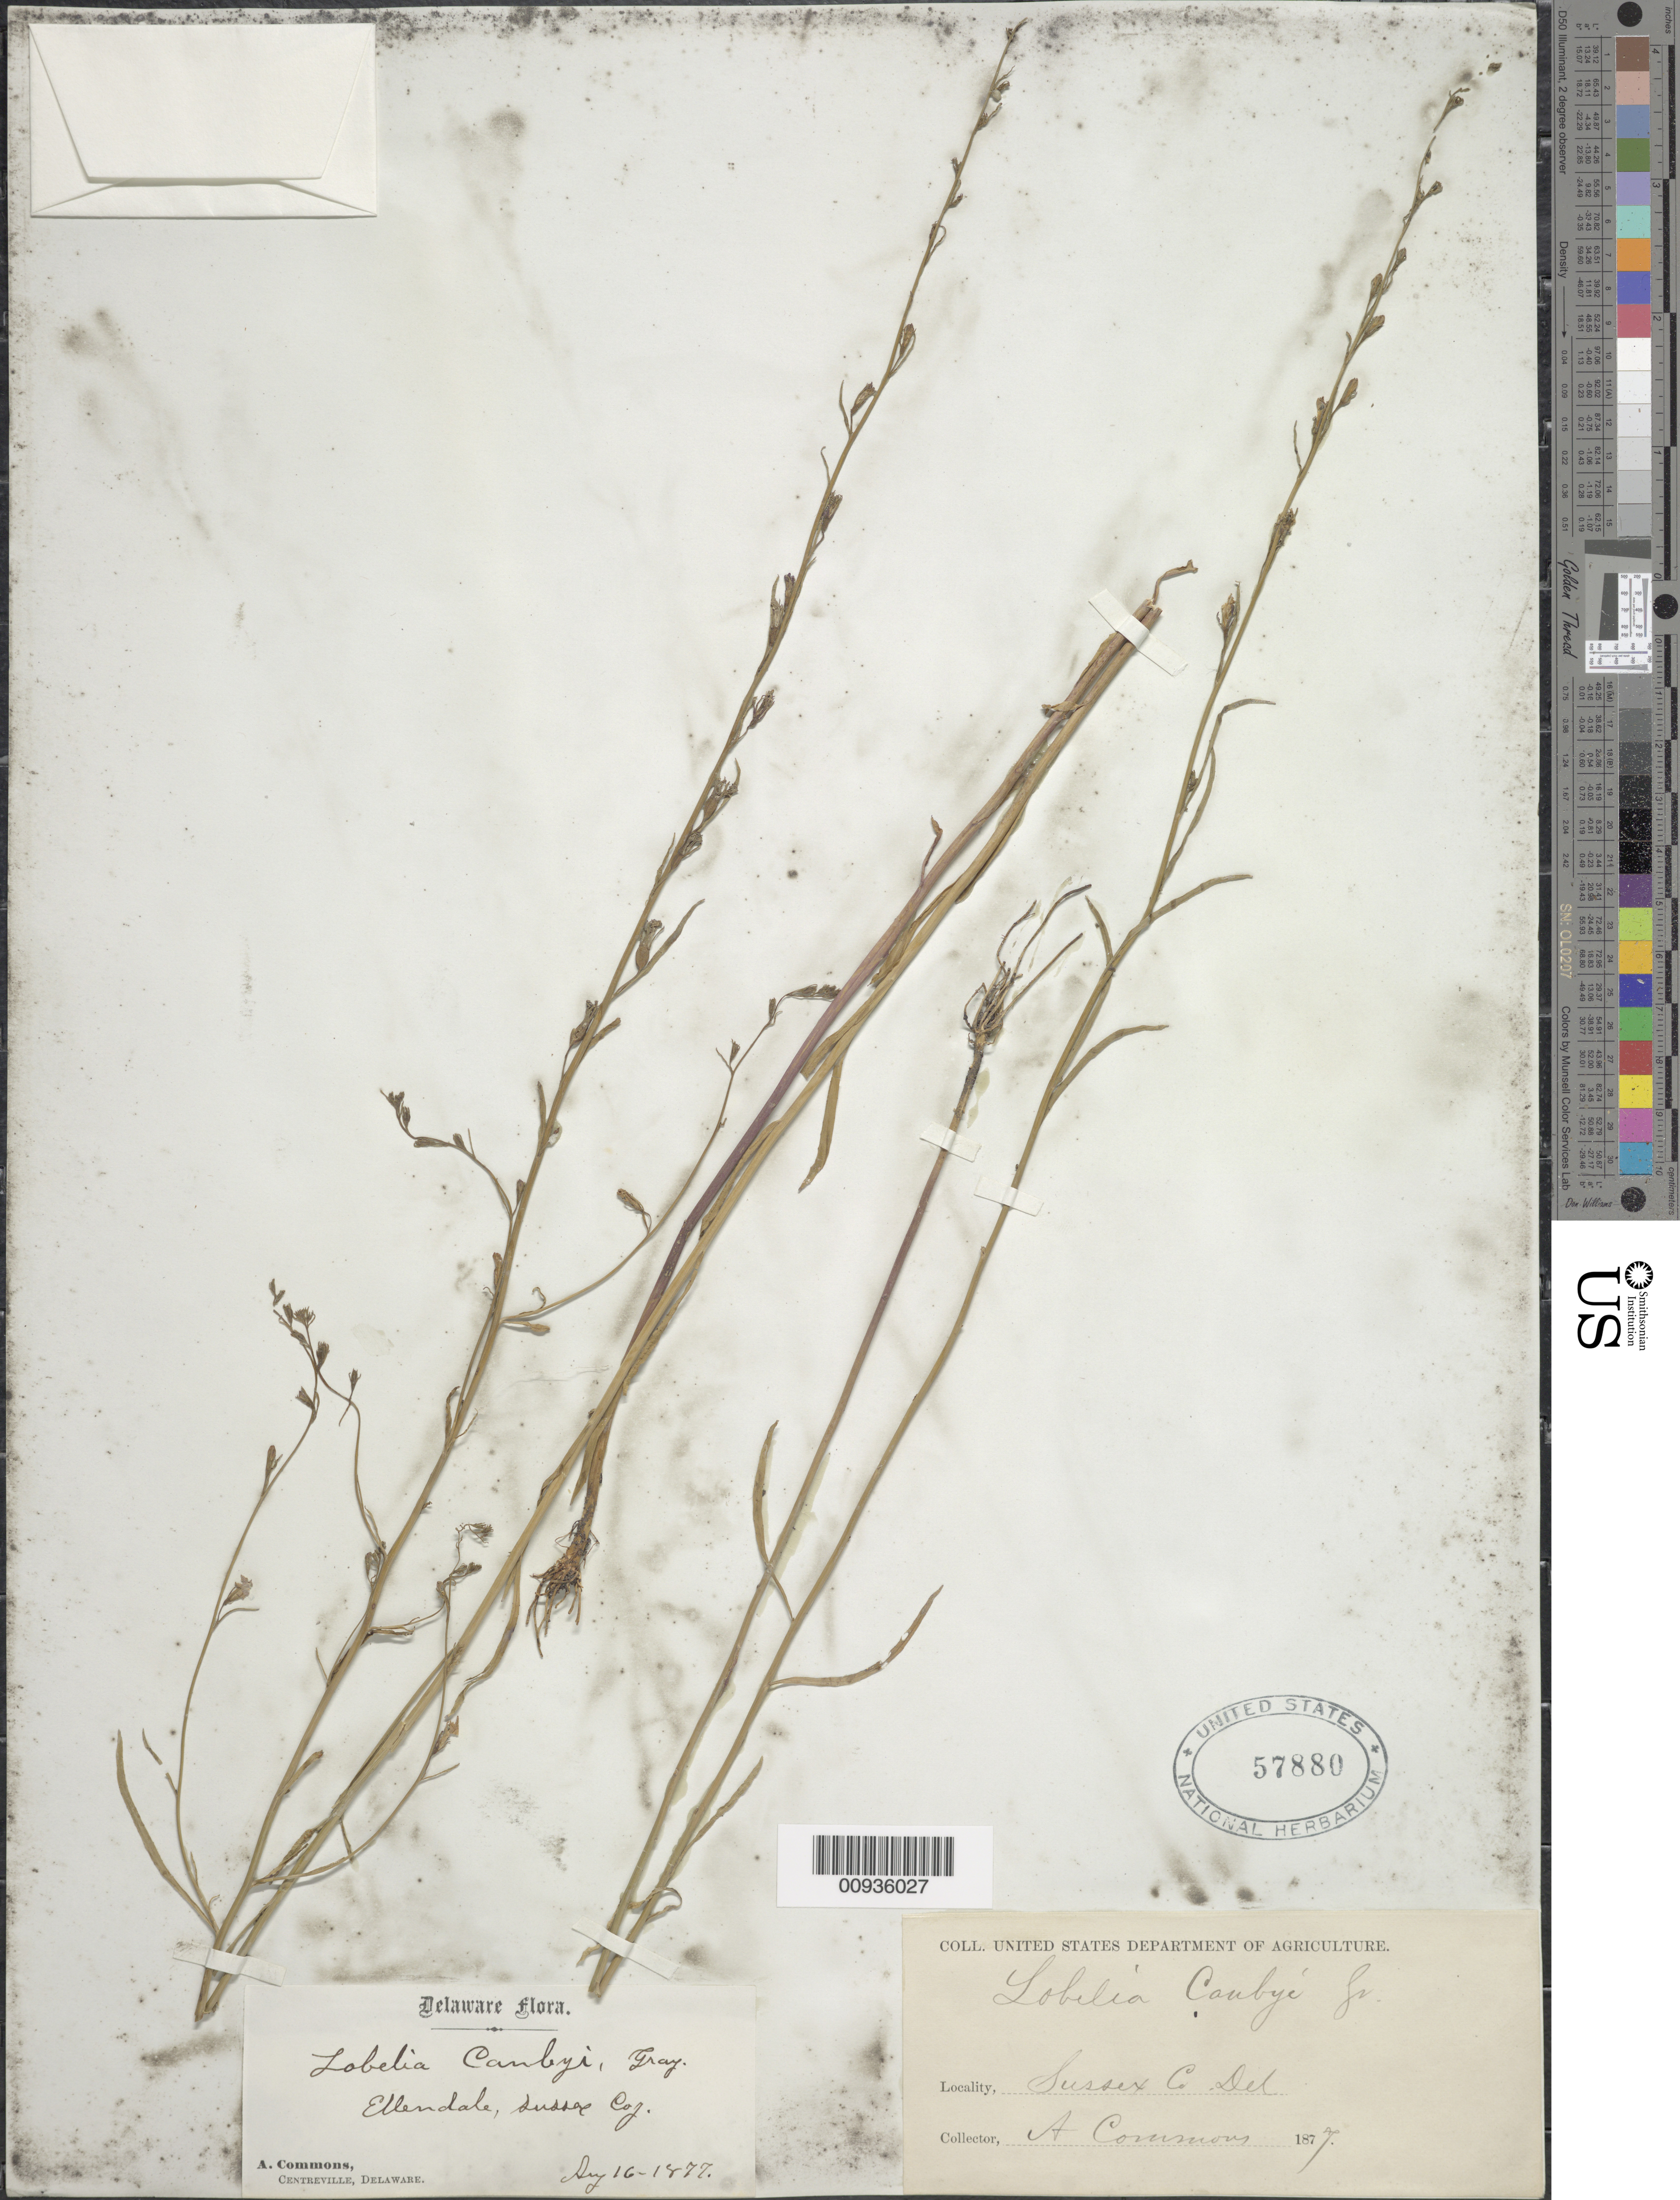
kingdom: Plantae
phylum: Tracheophyta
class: Magnoliopsida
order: Asterales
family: Campanulaceae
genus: Lobelia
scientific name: Lobelia canbyi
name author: A. Gray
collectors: A. Commons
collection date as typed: Aug 16, 1877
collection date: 1877-08-16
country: United States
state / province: New Jersey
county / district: Sussex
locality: Ellendale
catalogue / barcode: US 57880